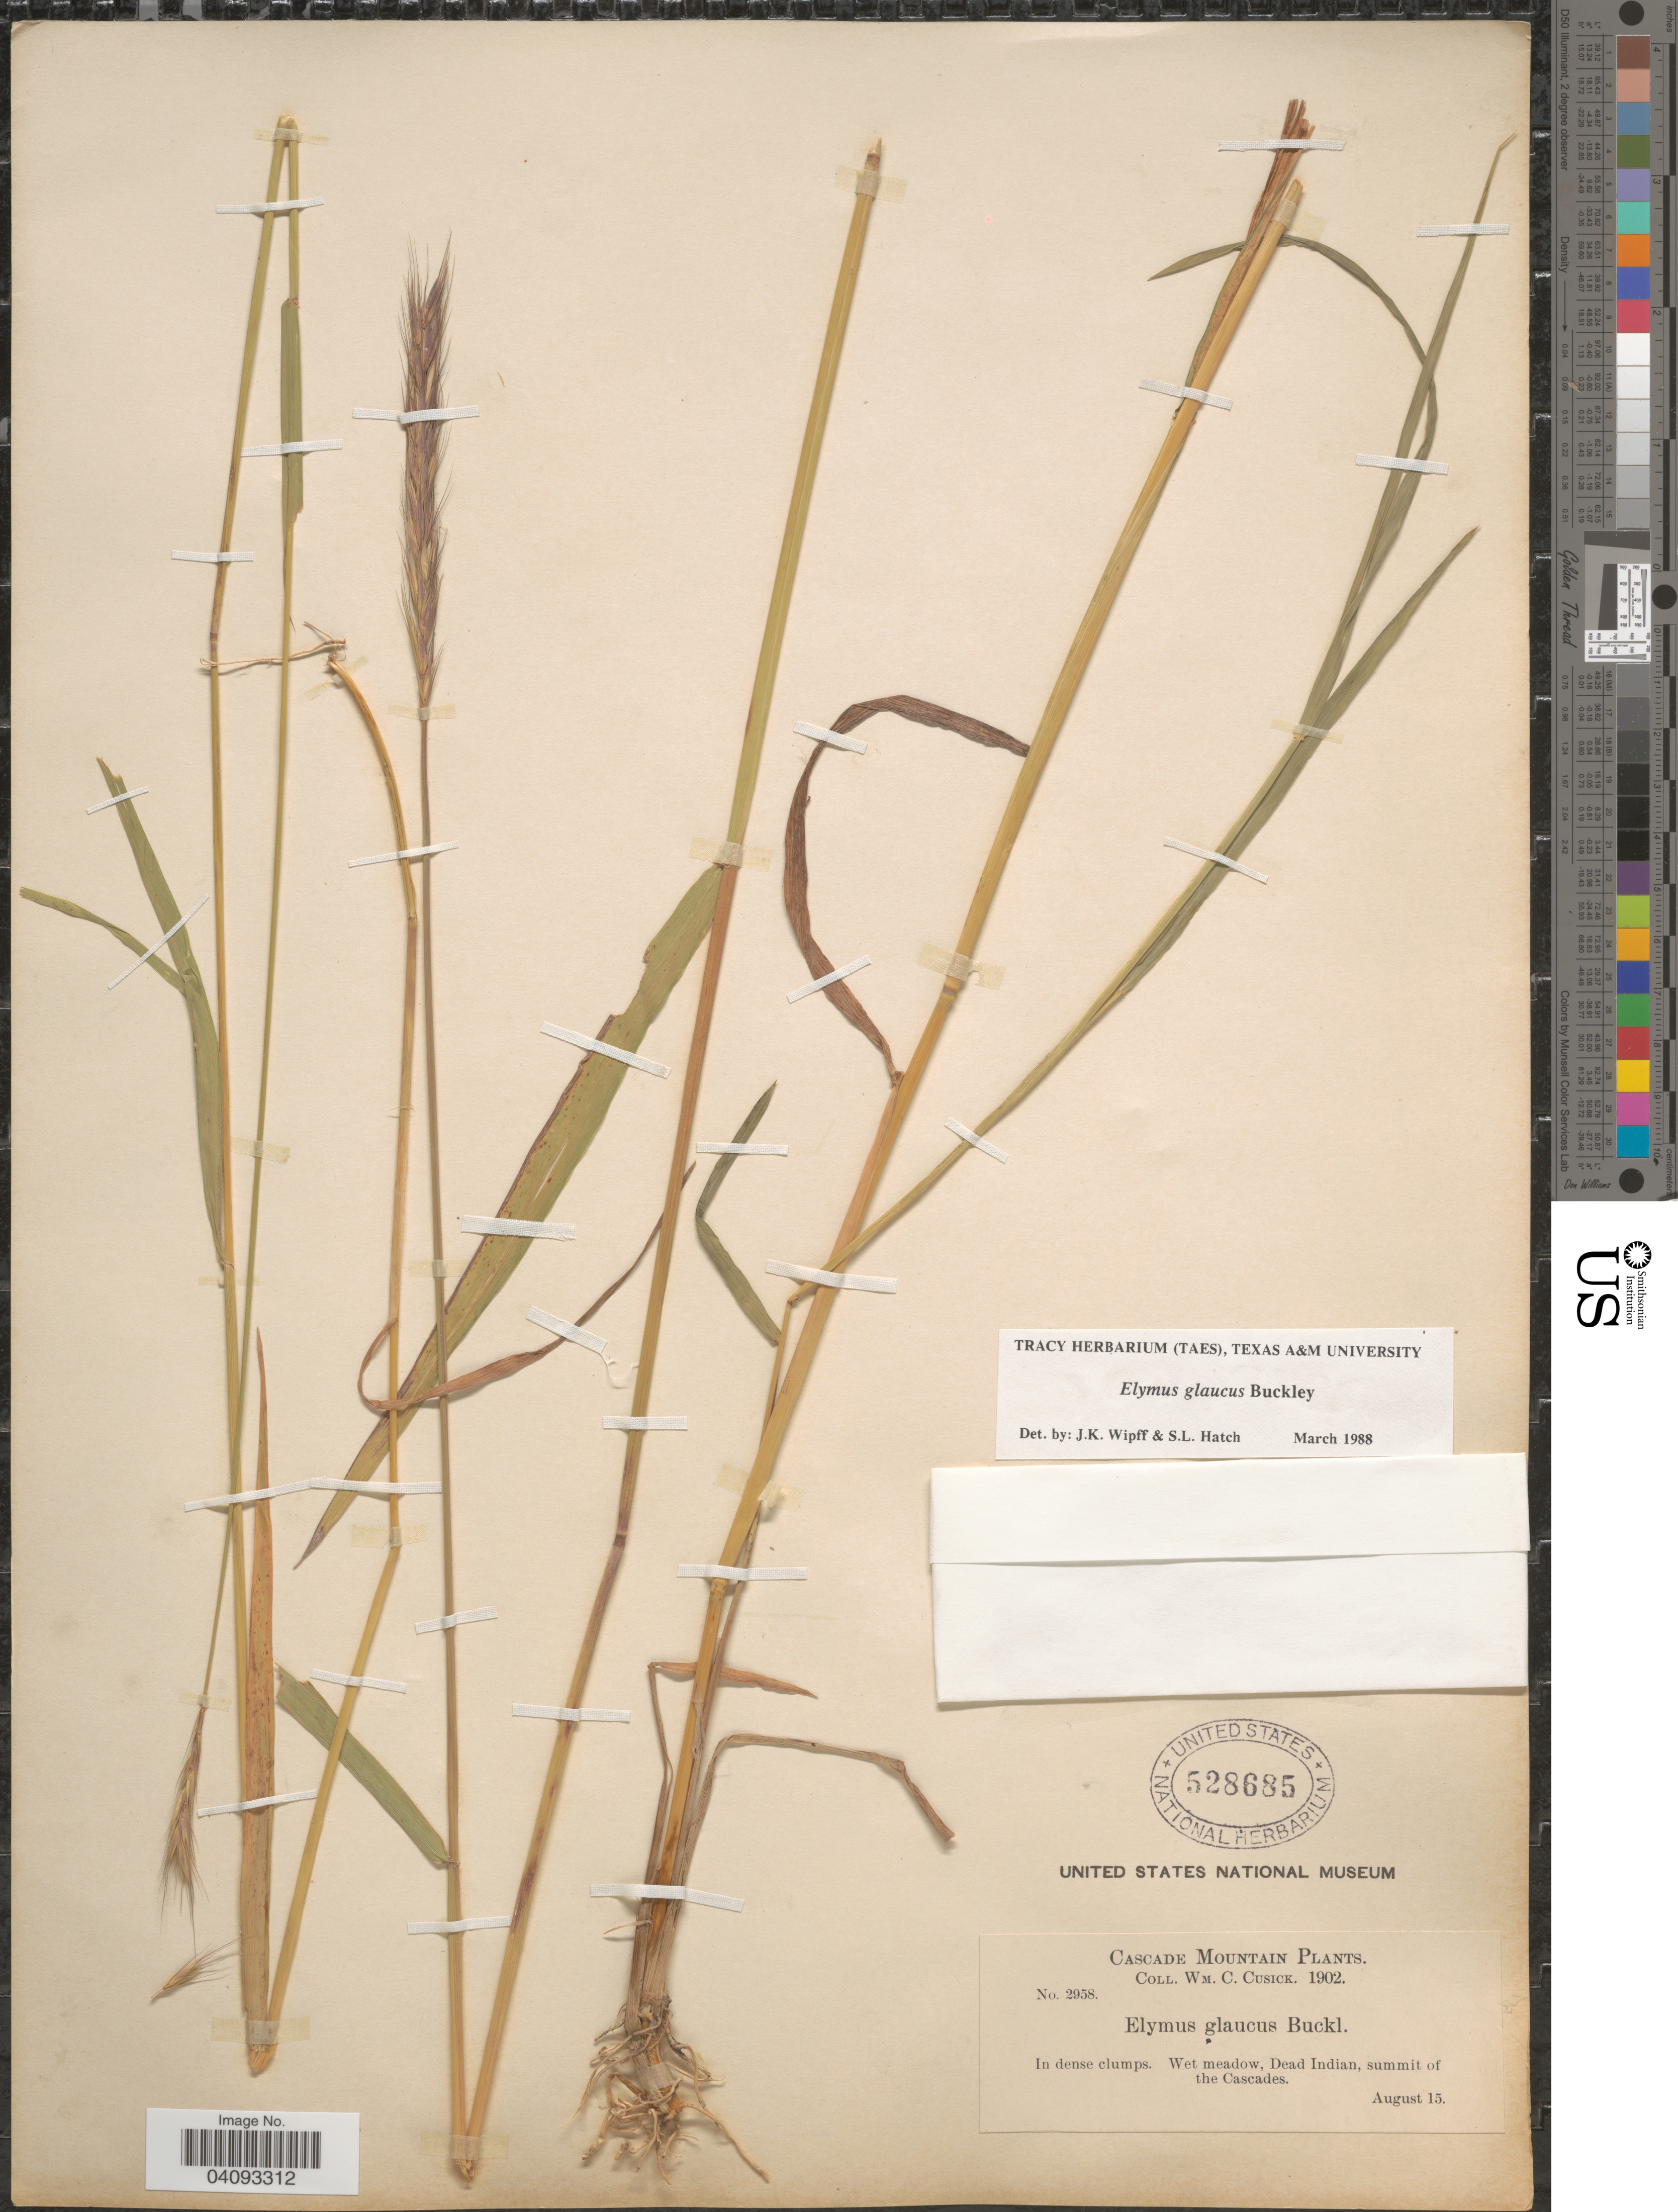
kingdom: Plantae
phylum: Tracheophyta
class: Liliopsida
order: Poales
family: Poaceae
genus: Elymus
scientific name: Elymus glaucus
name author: Buckley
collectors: W. C. Cusick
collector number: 2958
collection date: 1902-08-15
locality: Cascade Mountain. In dense clumps. Wet meadow, Dead Indian, summit of the Cascades.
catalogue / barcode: US 528685